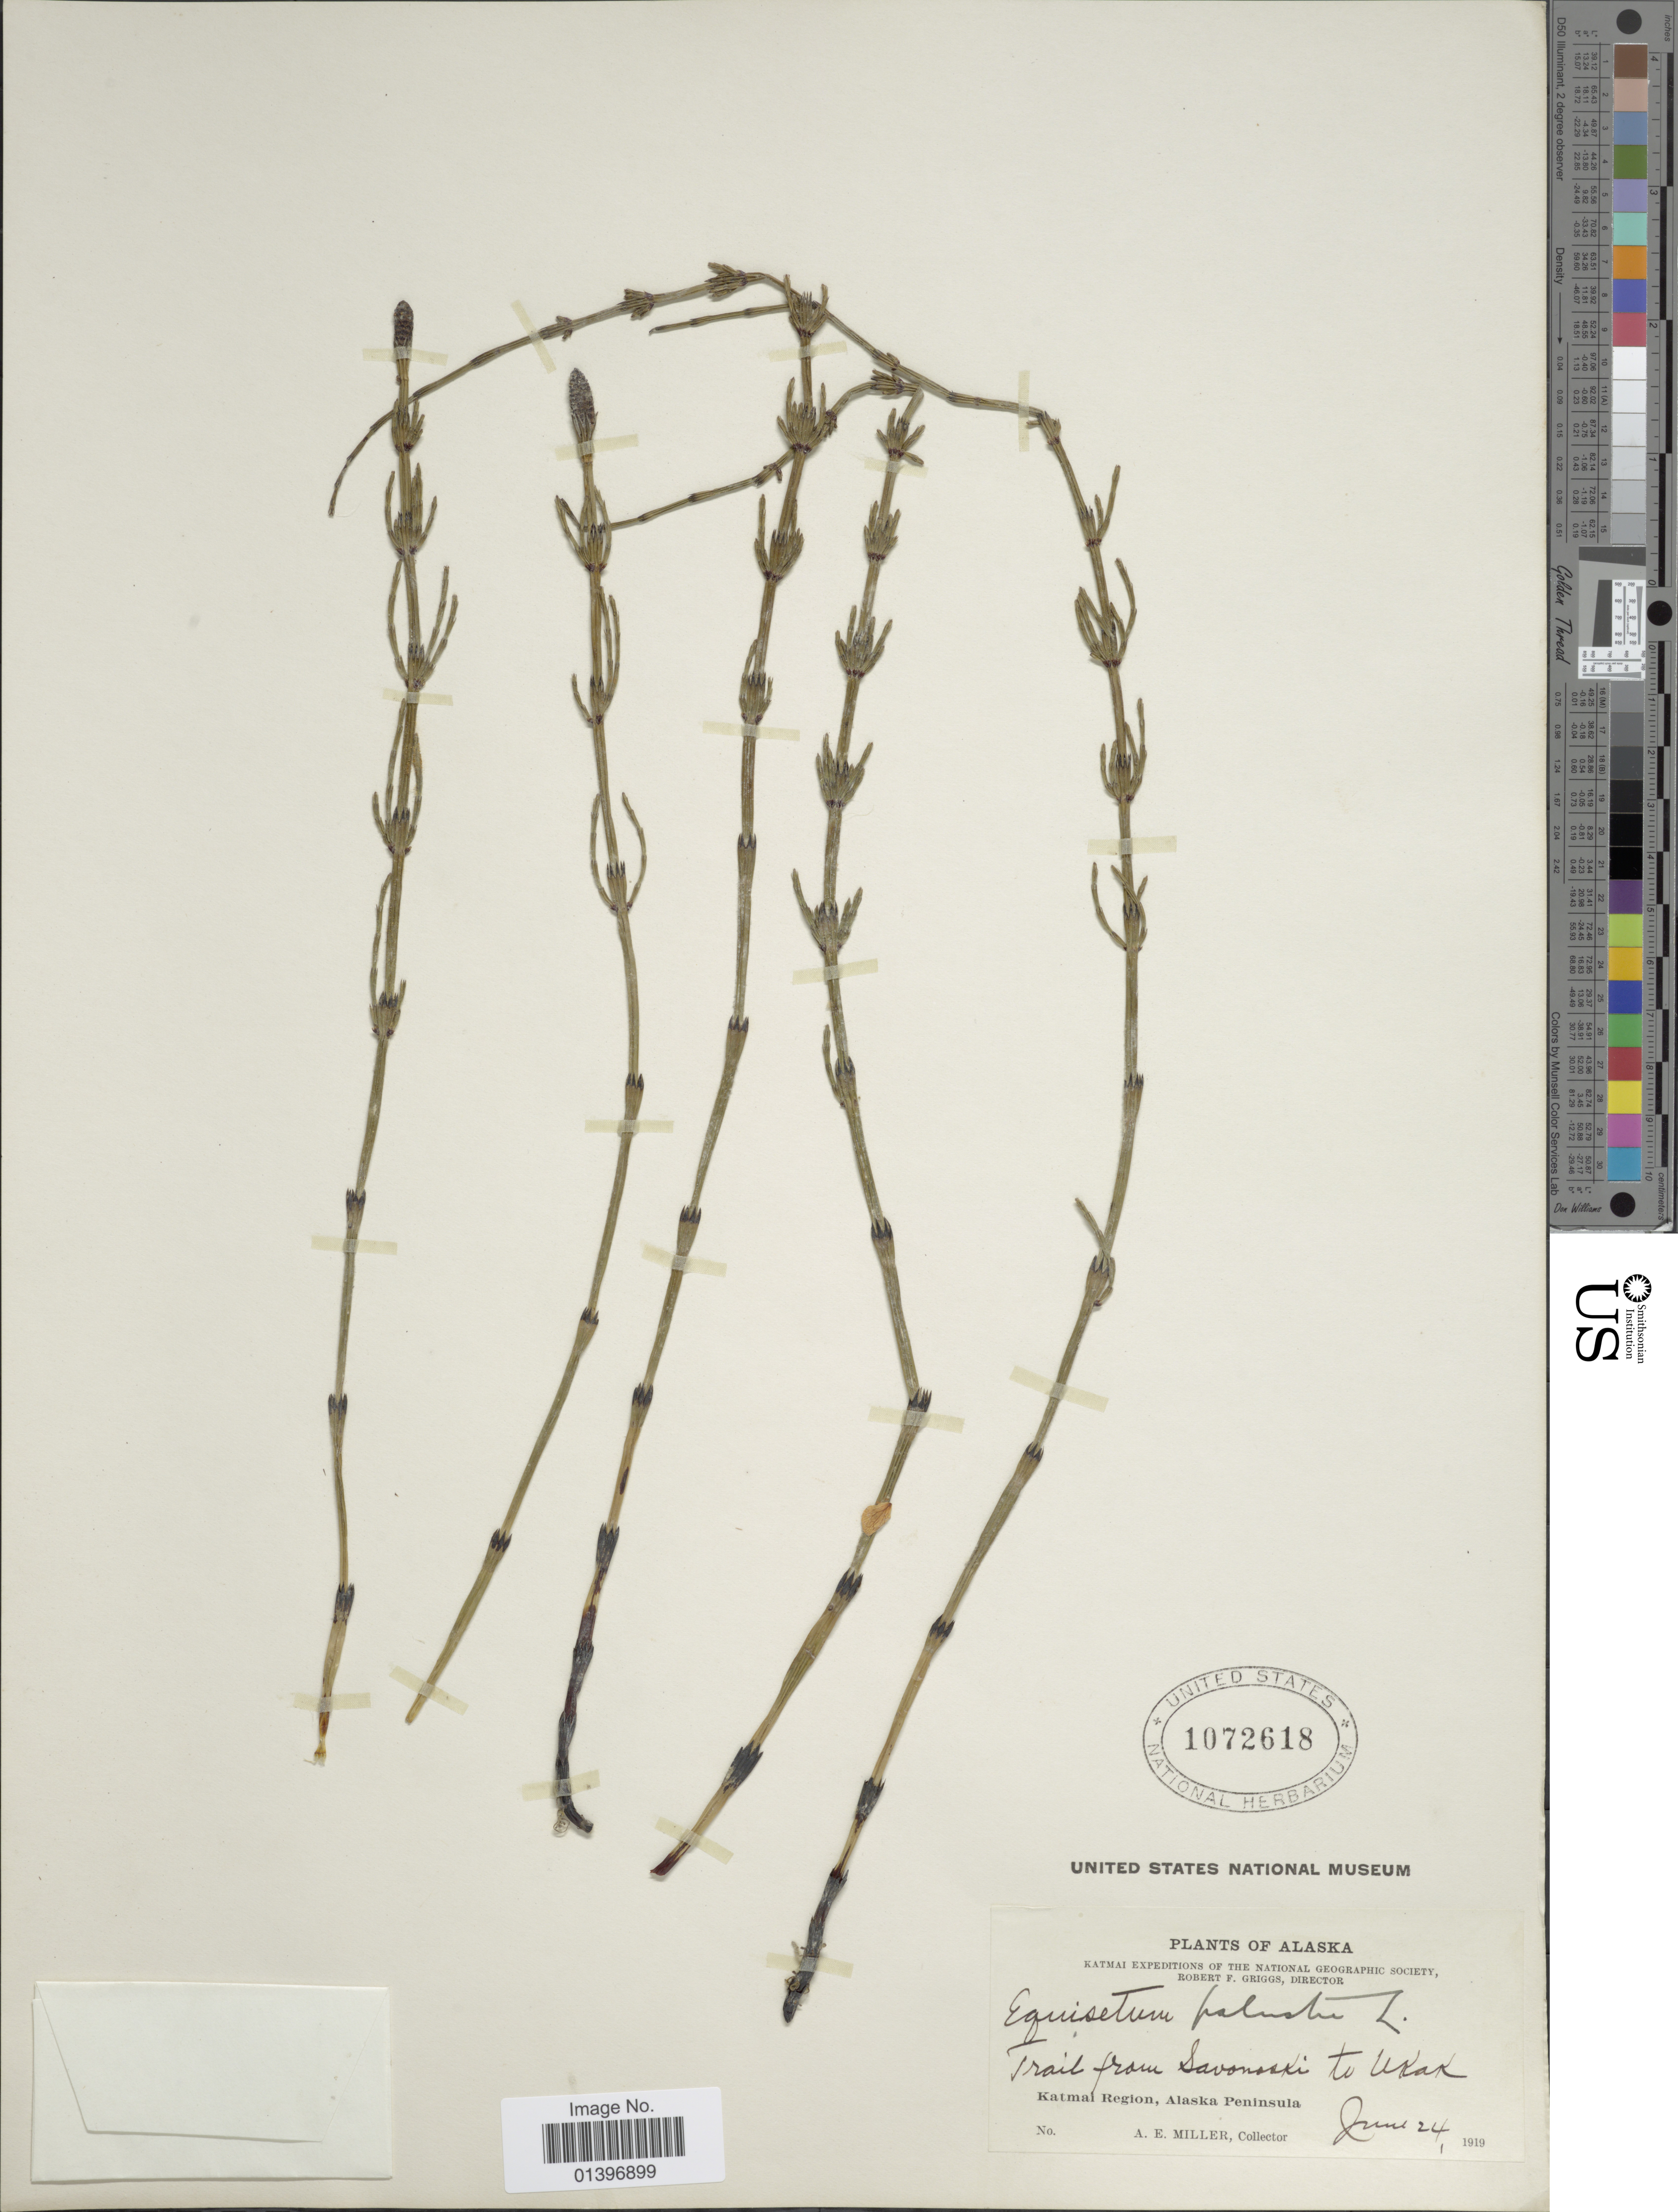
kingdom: Plantae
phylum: Tracheophyta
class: Polypodiopsida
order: Equisetales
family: Equisetaceae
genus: Equisetum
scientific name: Equisetum palustre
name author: L.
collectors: A. E. Miller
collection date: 1919-06-24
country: United States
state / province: Alaska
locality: Trail from Savonaski to Ukak, Katmai Region, Alaska Peninsula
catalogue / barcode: US 1072618